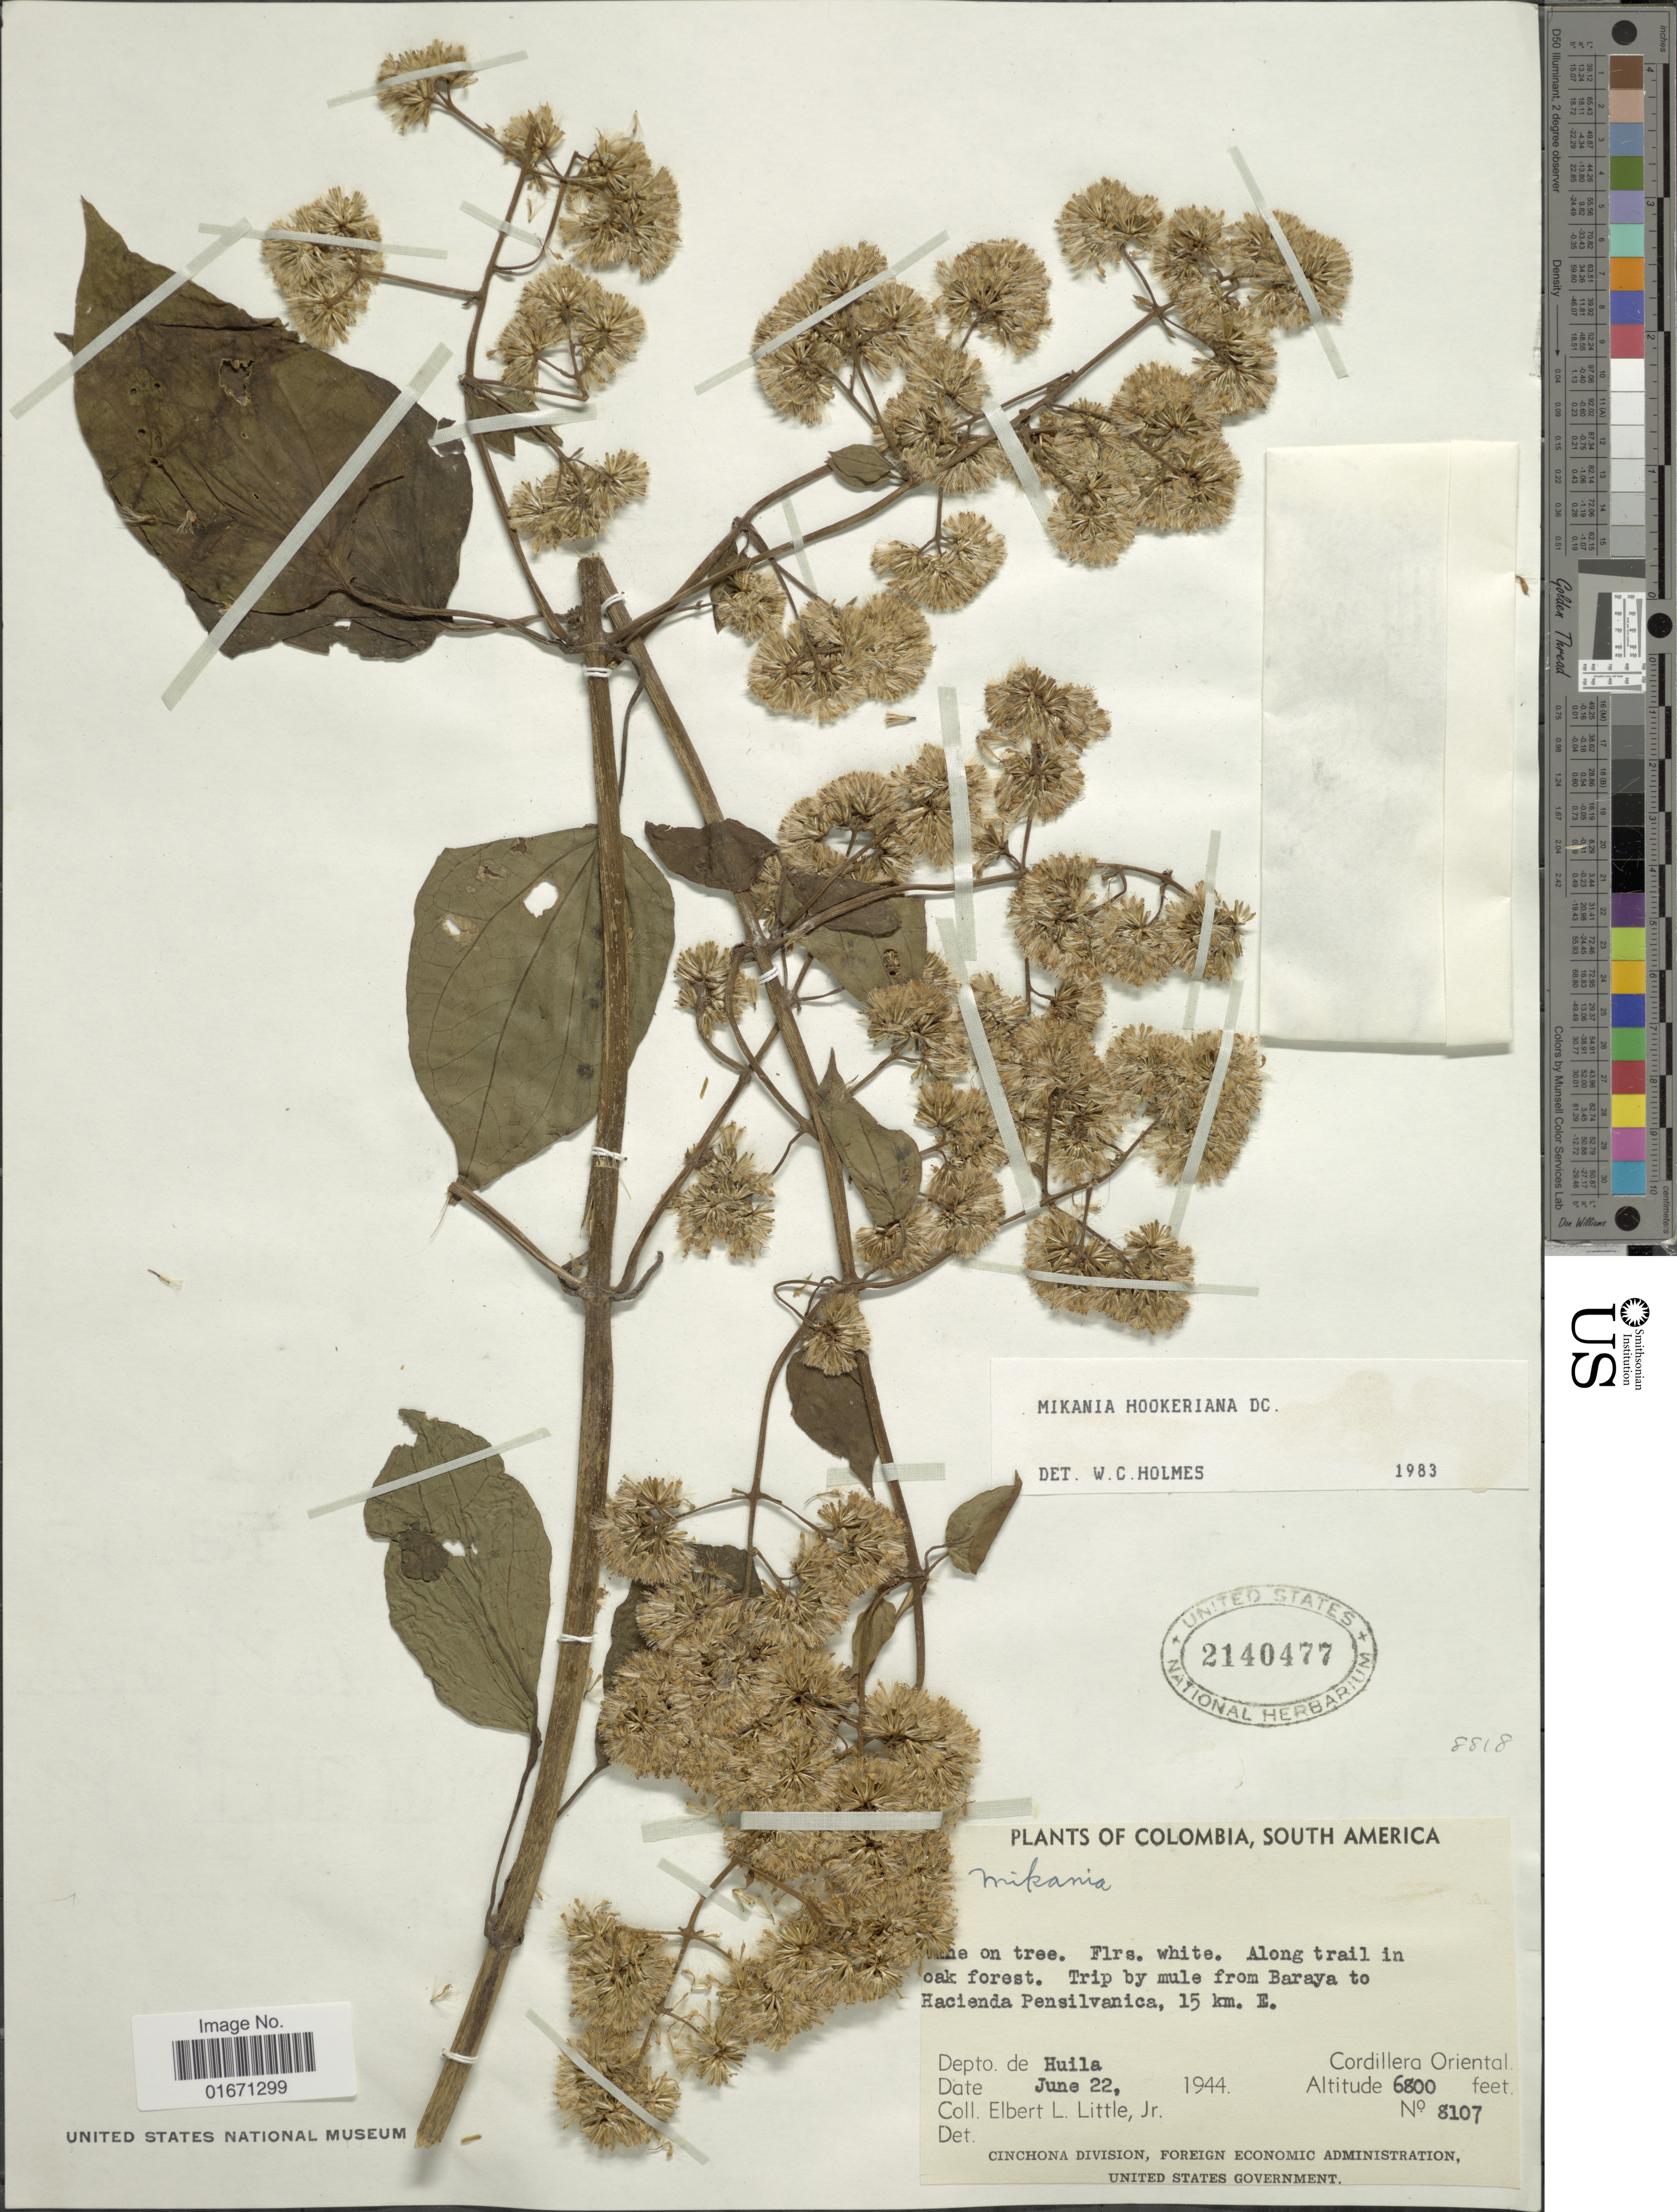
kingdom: Plantae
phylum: Tracheophyta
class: Magnoliopsida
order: Asterales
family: Asteraceae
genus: Mikania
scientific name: Mikania hookeriana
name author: DC.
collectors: E. L. Little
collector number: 8107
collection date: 1944-06-22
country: Colombia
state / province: Huila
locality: South America, from Baraya to Hacienda Pensilvanica, Cordillera Oriental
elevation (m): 2073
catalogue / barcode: US 2140477